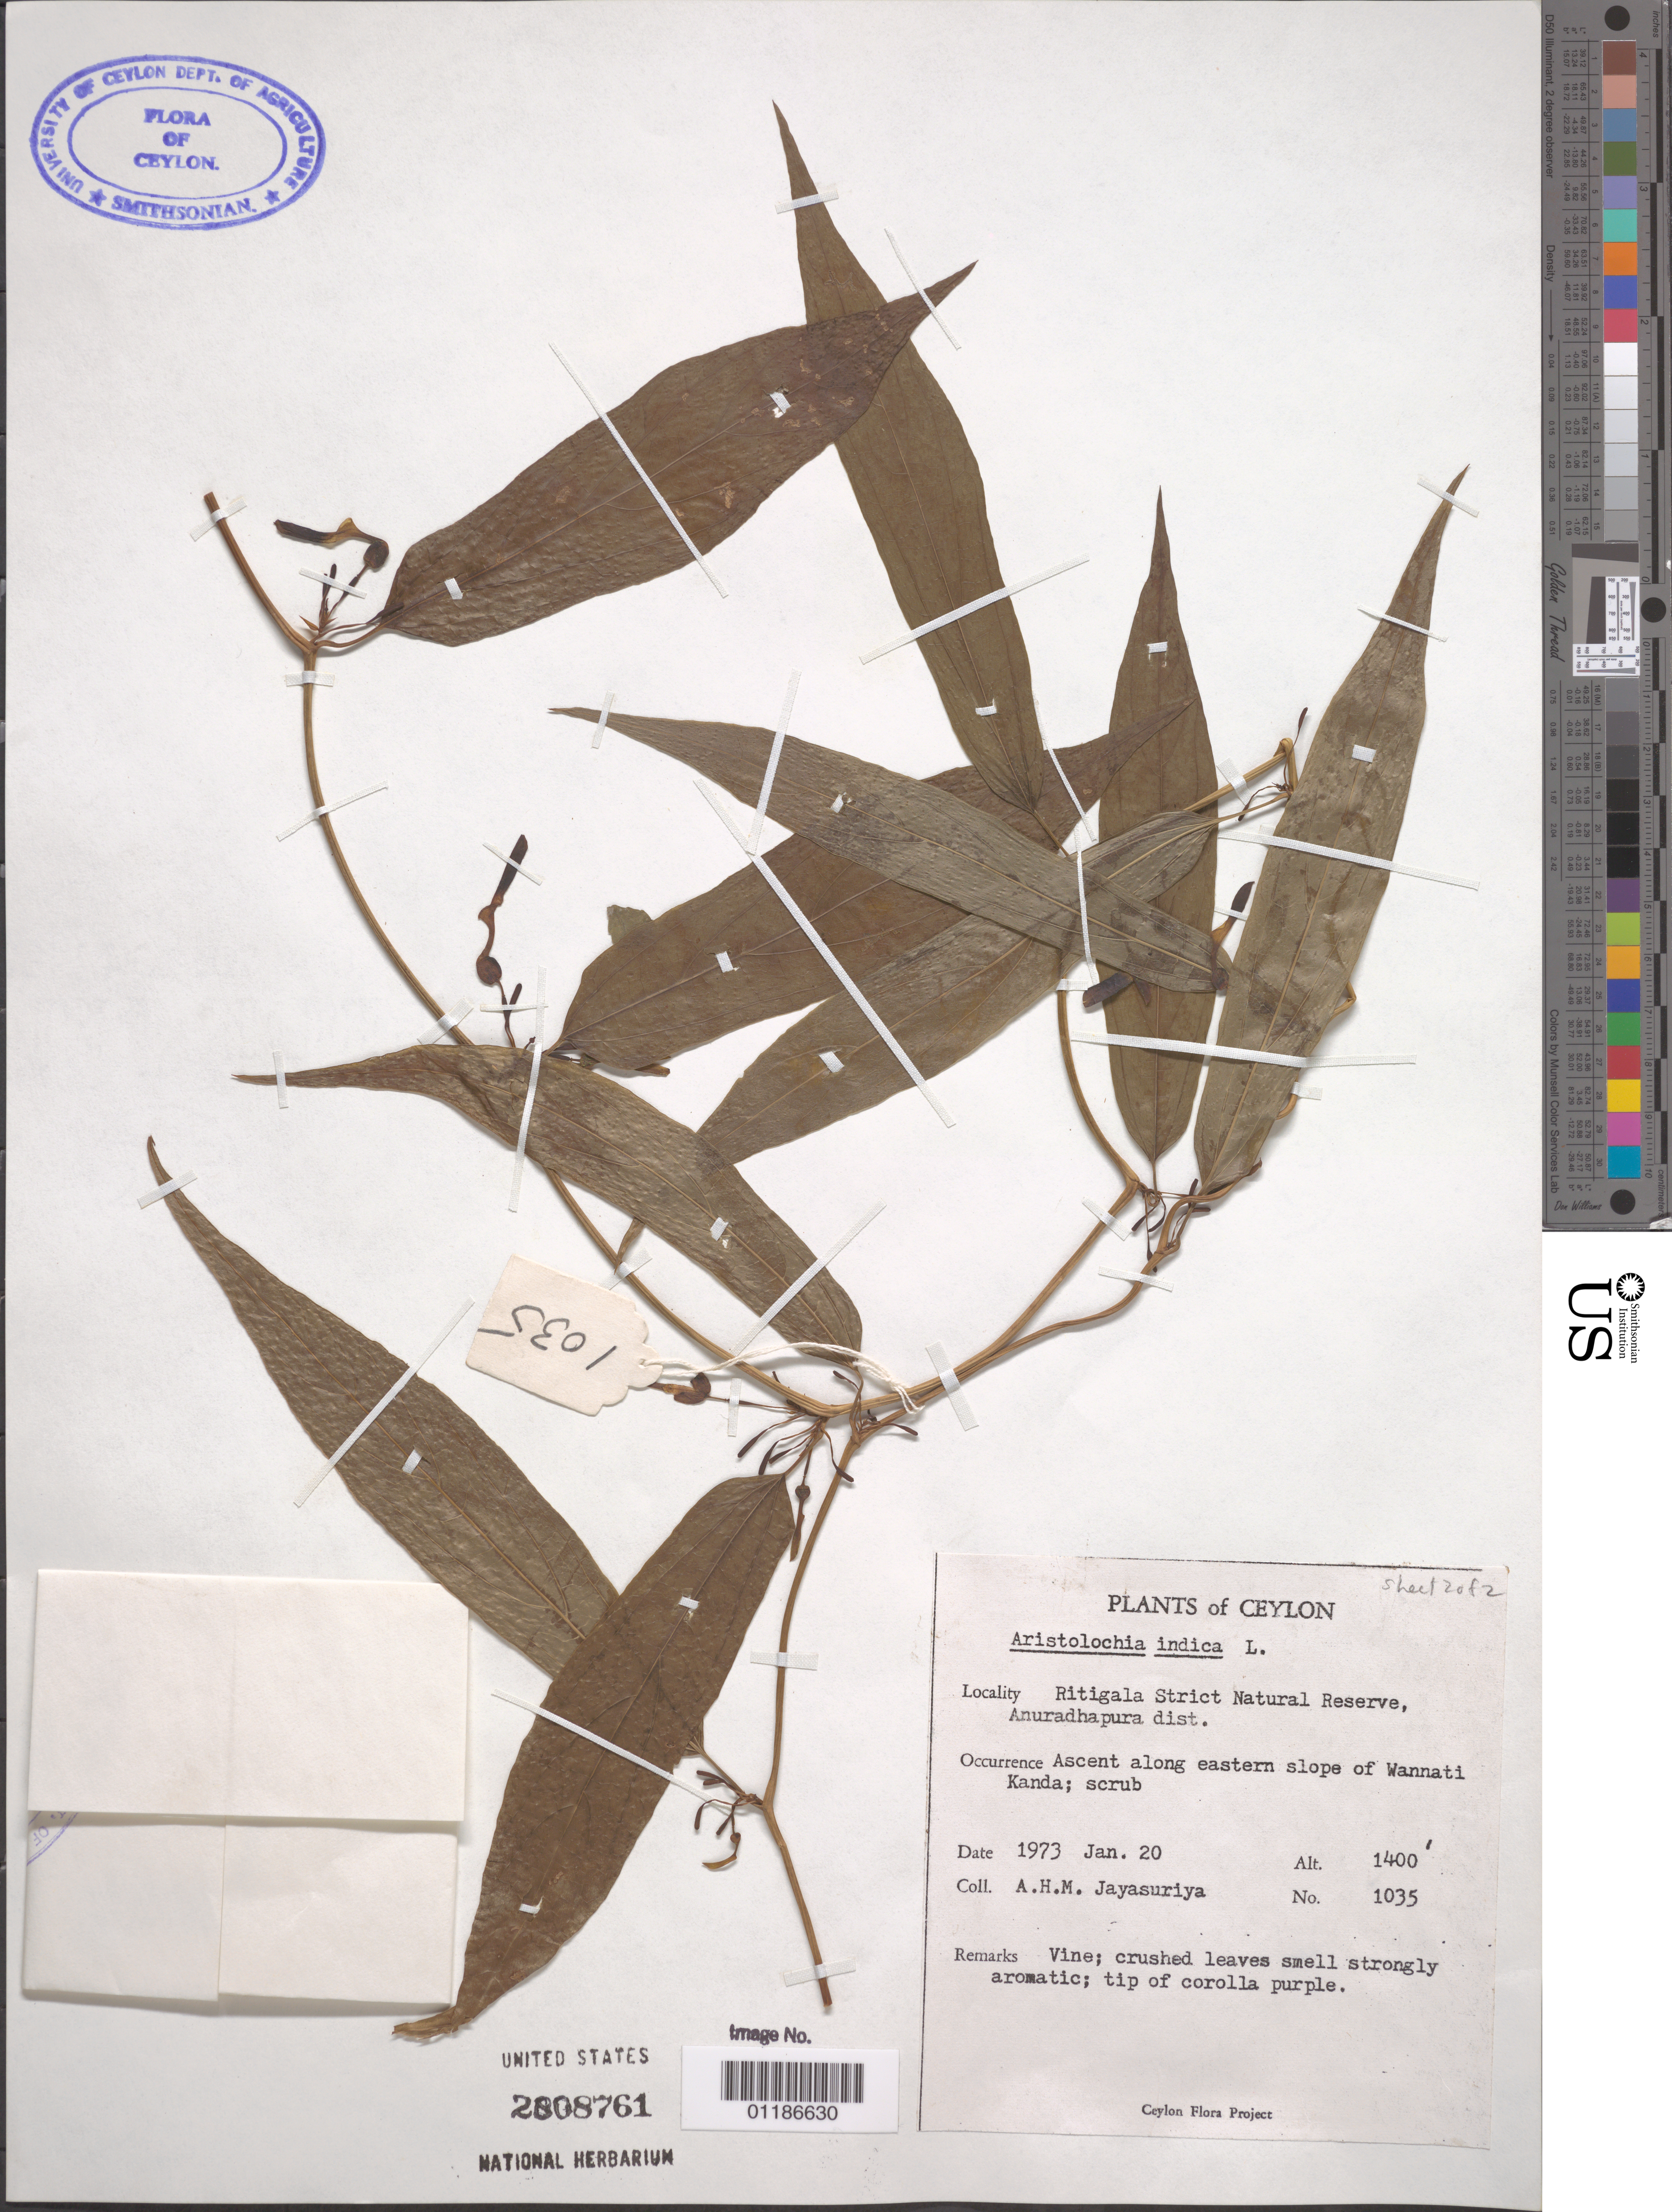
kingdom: Plantae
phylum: Tracheophyta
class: Magnoliopsida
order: Piperales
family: Aristolochiaceae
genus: Aristolochia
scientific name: Aristolochia indica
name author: L.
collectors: A. H. Jayasuriya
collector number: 1035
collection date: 1973-01-20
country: Sri Lanka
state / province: North Central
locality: Ascent along eastern slope of Wannati Kanda, Ritigala Strict Natural Reserve, Anuradhapura district.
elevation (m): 427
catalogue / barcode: US 2808761